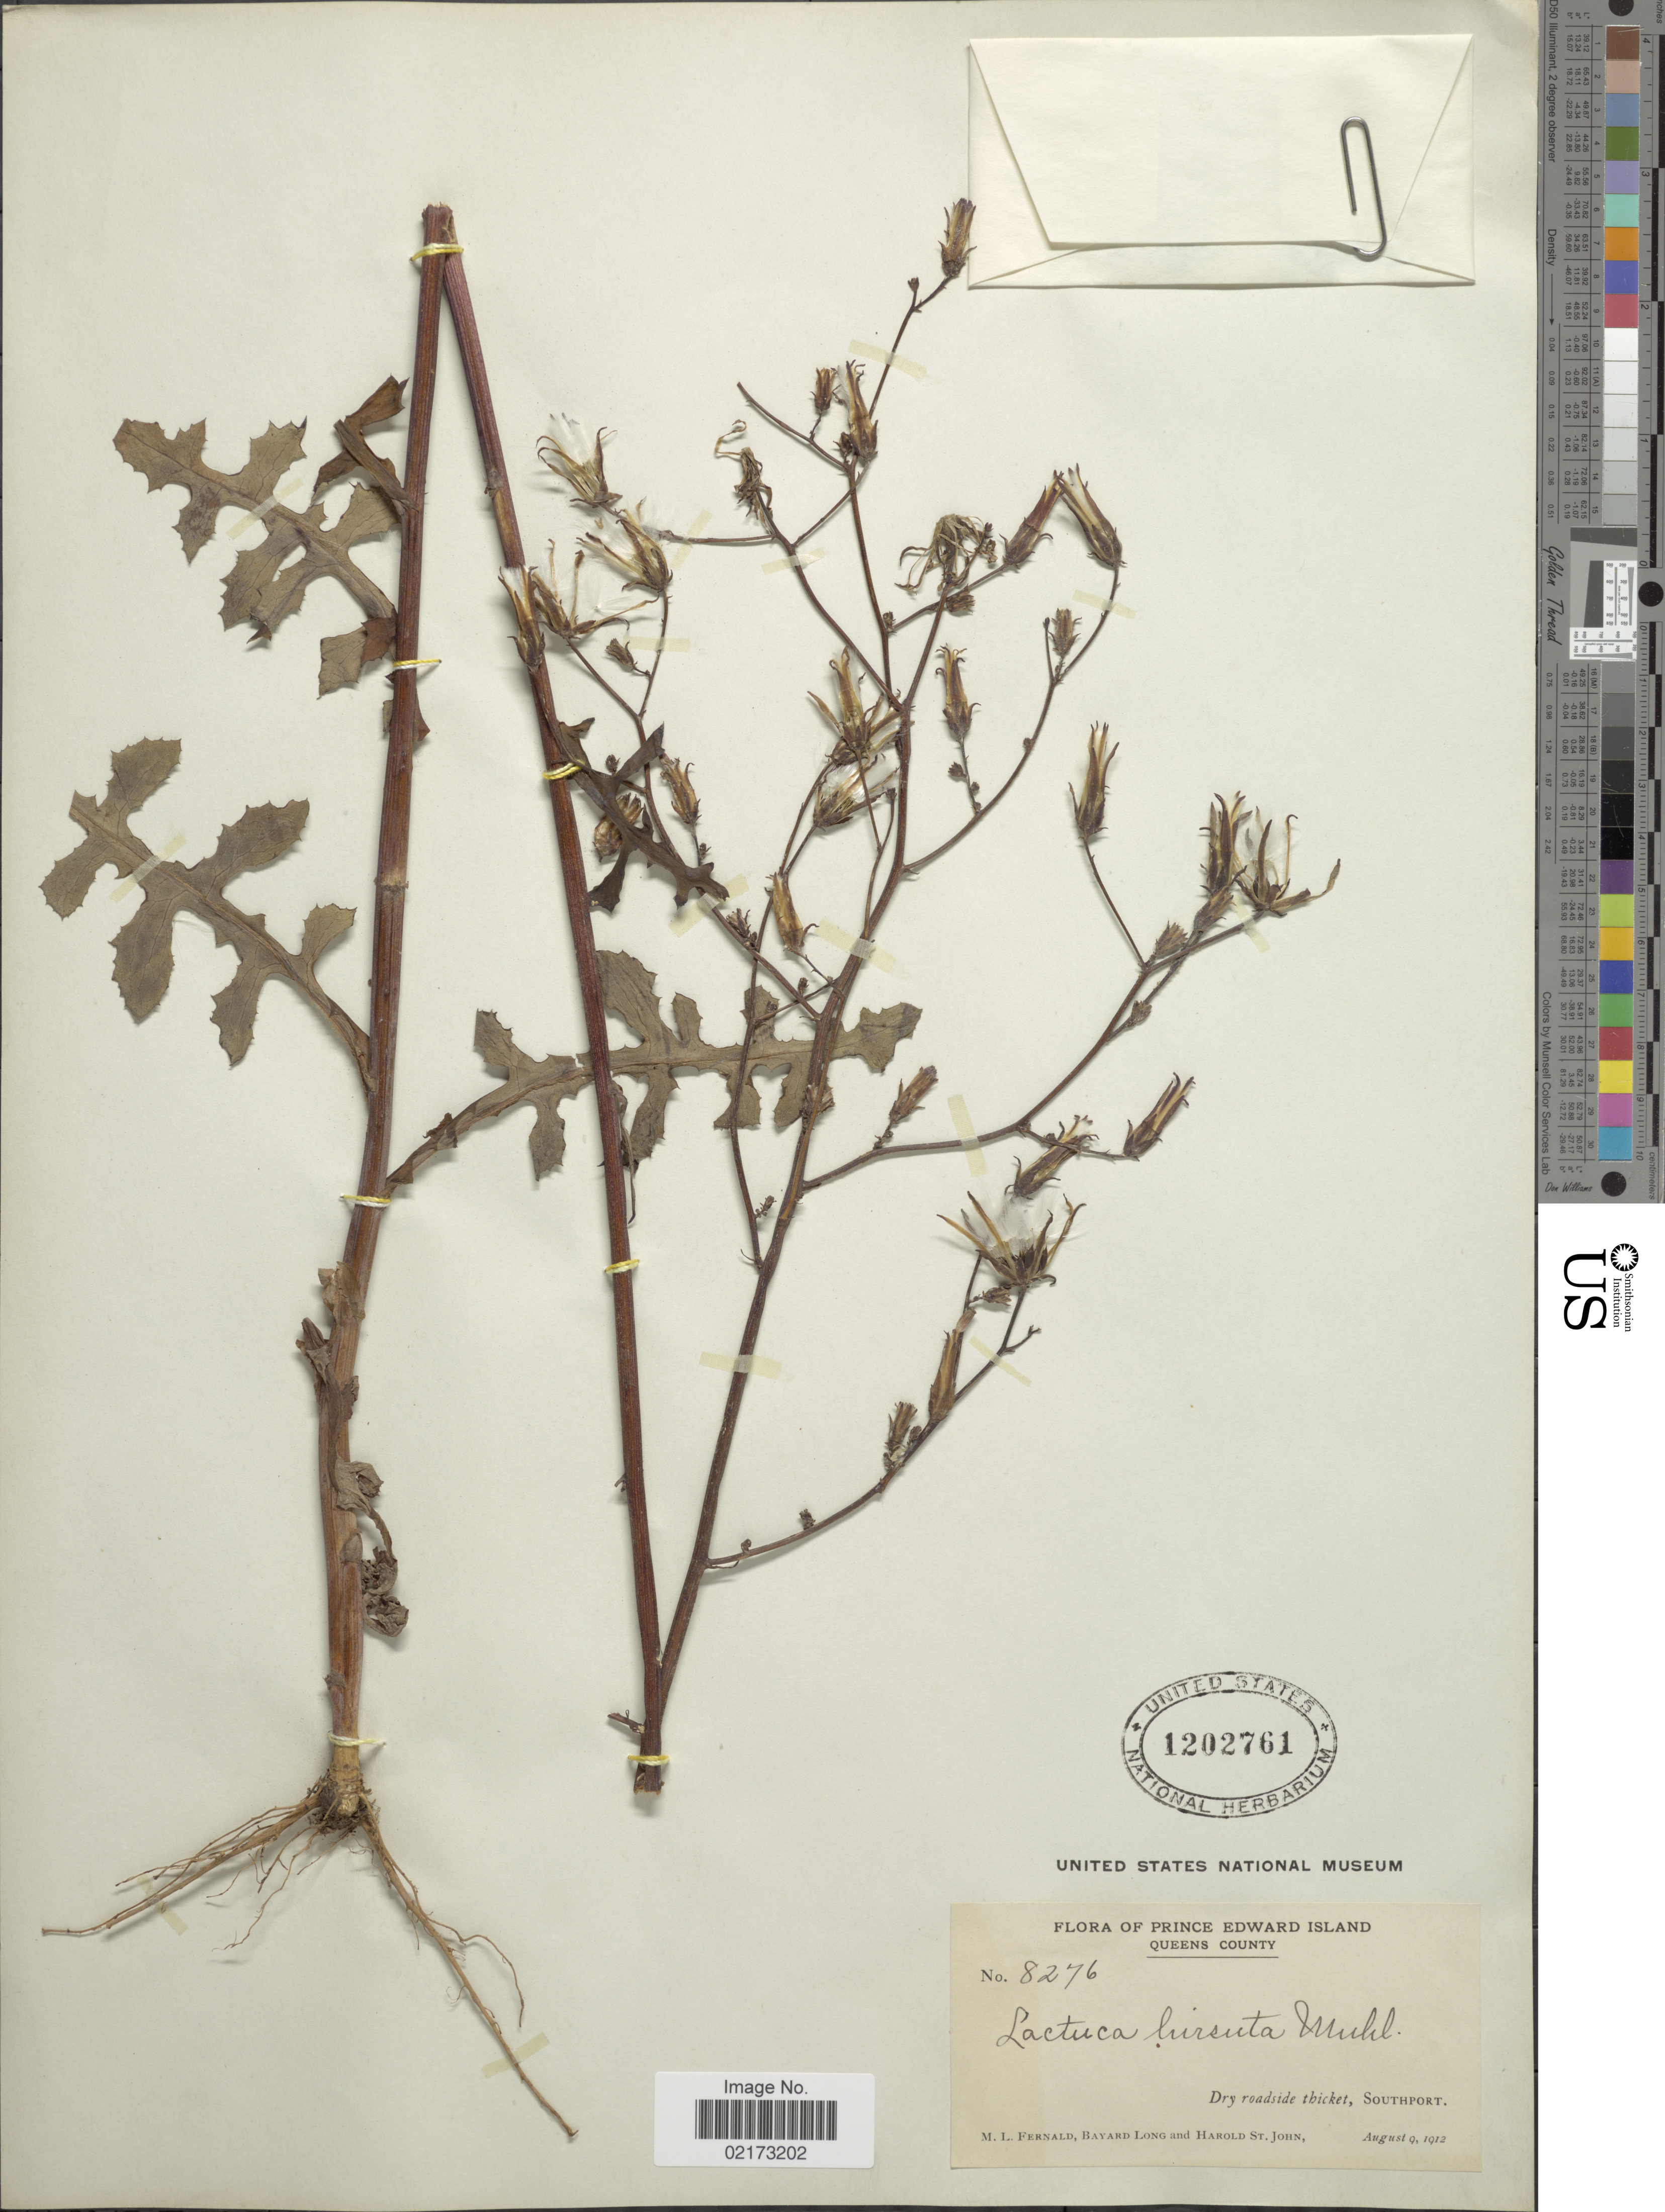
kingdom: Plantae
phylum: Tracheophyta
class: Magnoliopsida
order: Asterales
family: Asteraceae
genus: Lactuca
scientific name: Lactuca hirsuta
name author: Muhl. ex Nutt.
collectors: M. L. Fernald, B. Long & H. St. John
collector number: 8276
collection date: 1912-08-09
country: Canada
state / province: Prince Edward Island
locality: Queens County, Southport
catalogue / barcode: US 1202761